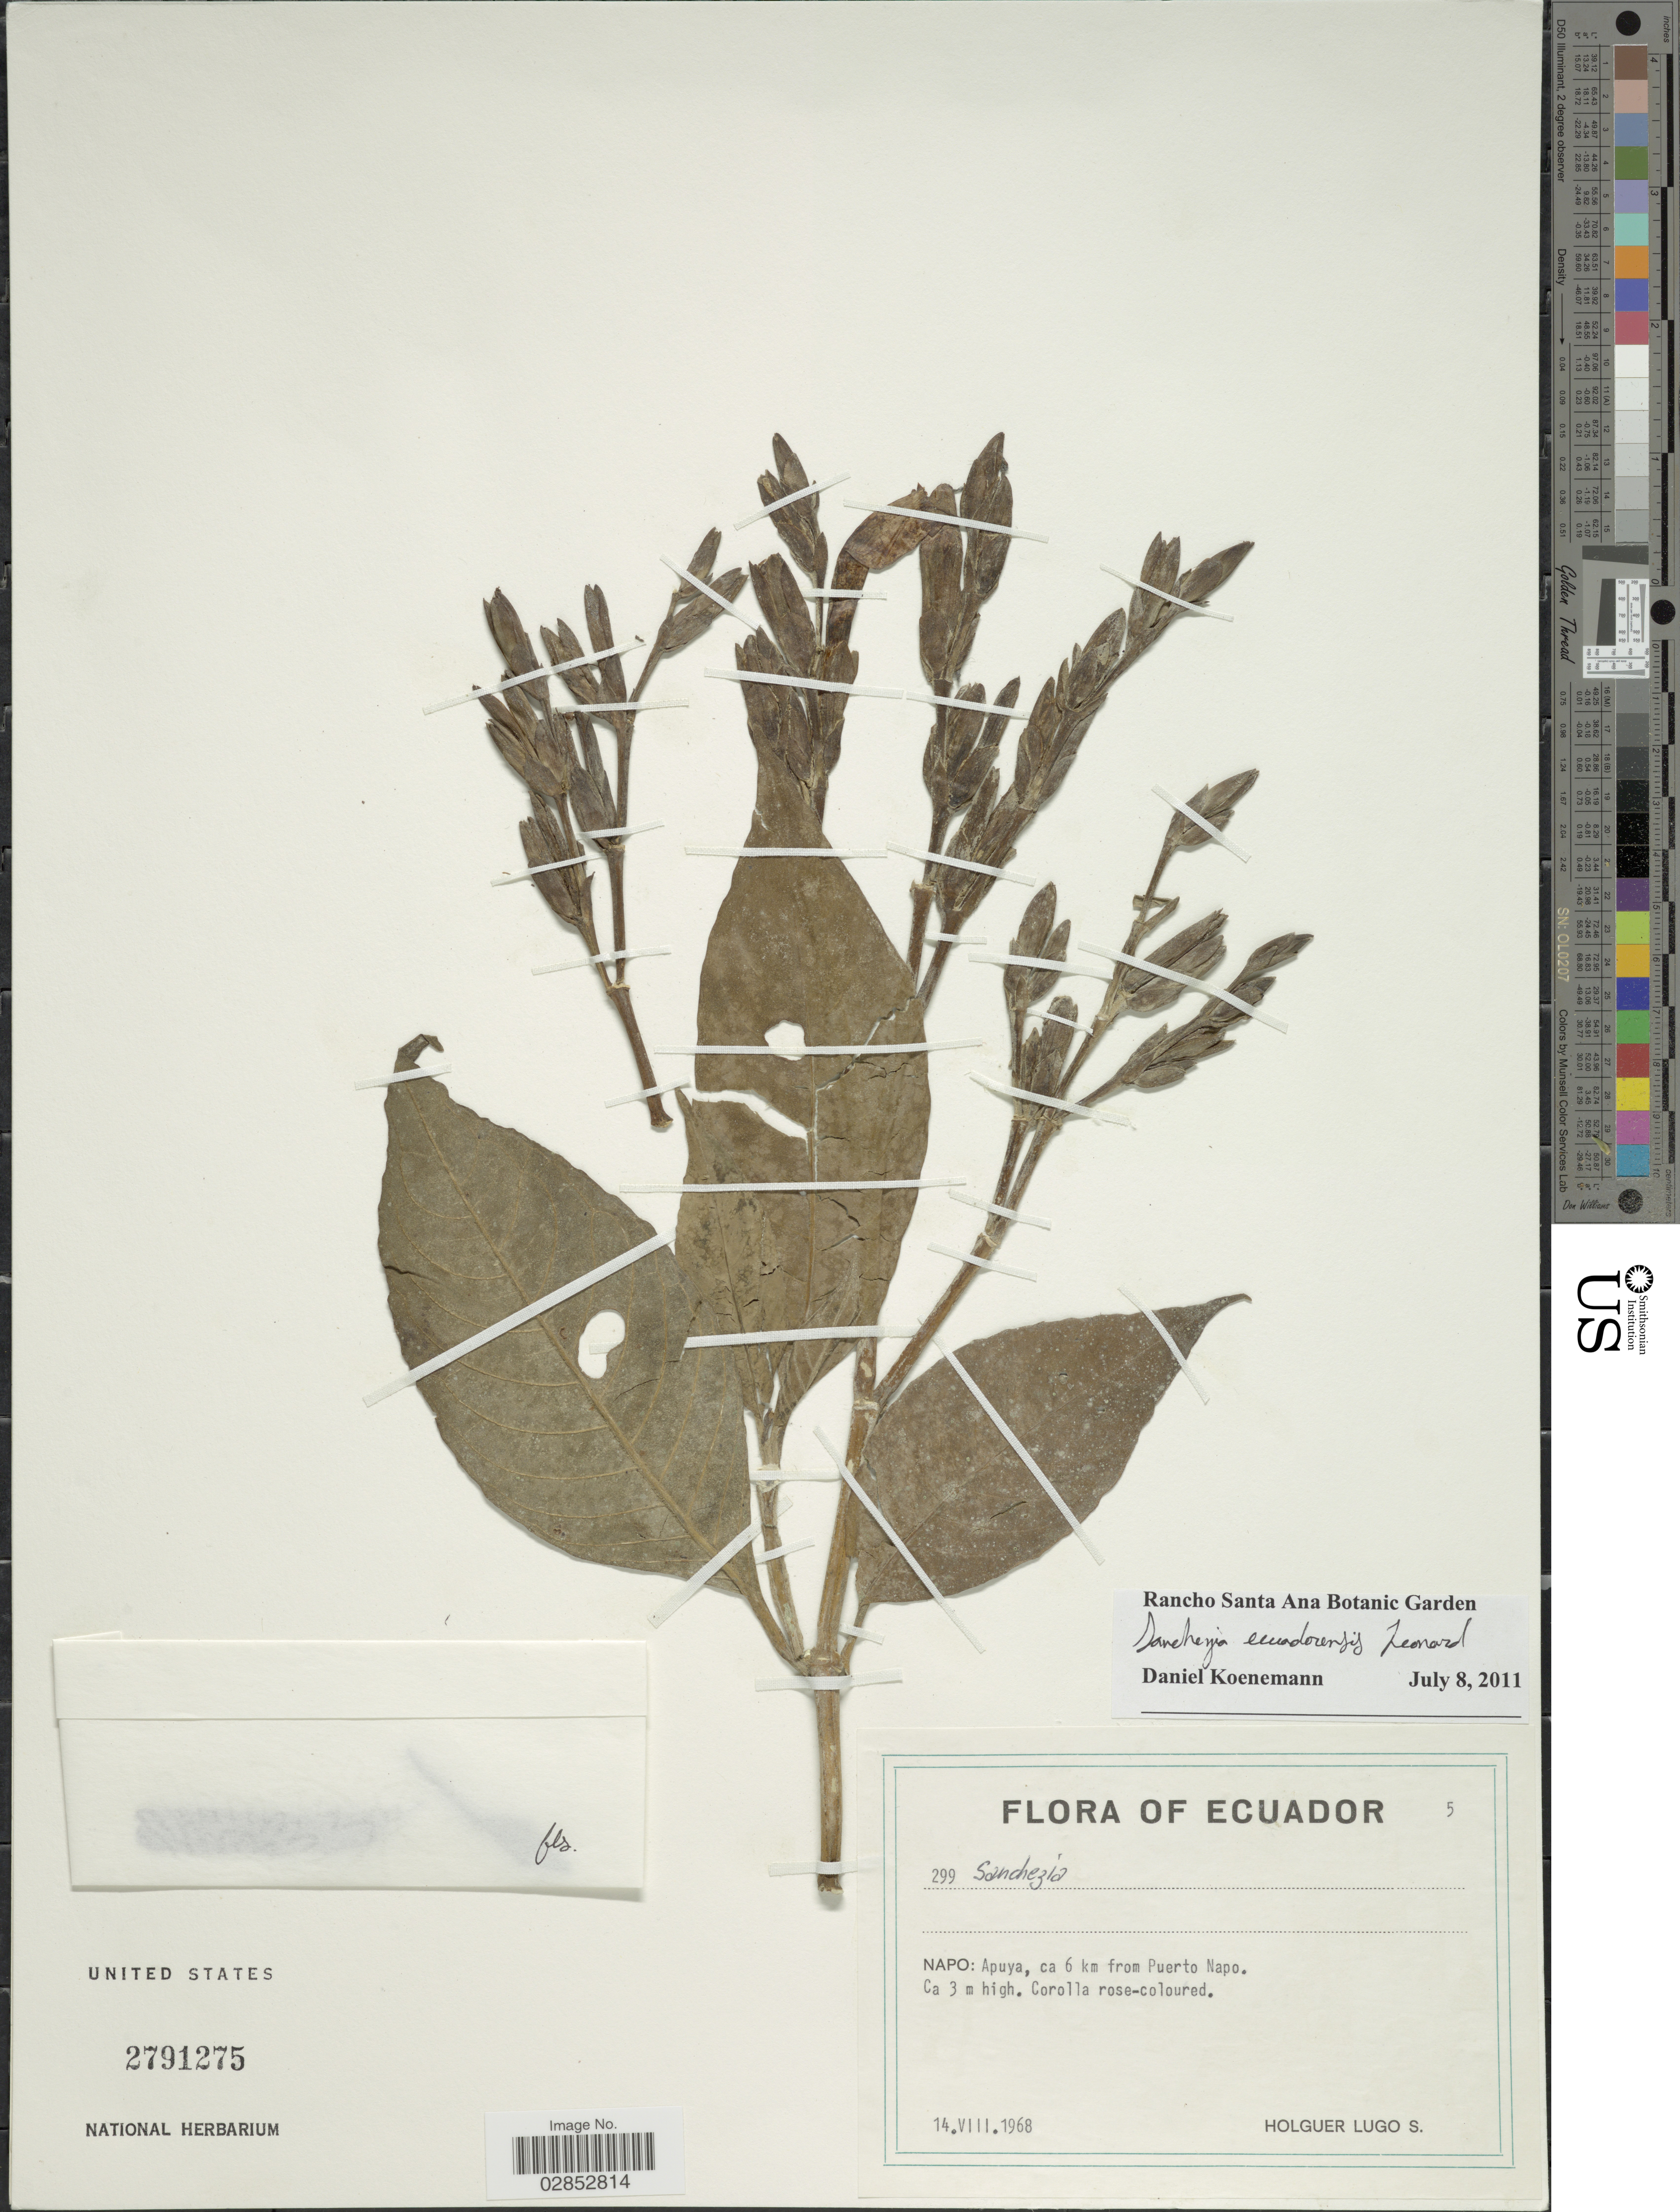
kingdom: Plantae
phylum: Tracheophyta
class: Magnoliopsida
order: Lamiales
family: Acanthaceae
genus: Sanchezia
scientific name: Sanchezia ecuadorensis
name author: Leonard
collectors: H. Lugo S.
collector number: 299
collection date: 1968-08-14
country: Ecuador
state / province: Napo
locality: Apuya, ca 6 km from Puerto Napo.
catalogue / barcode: US 2791275